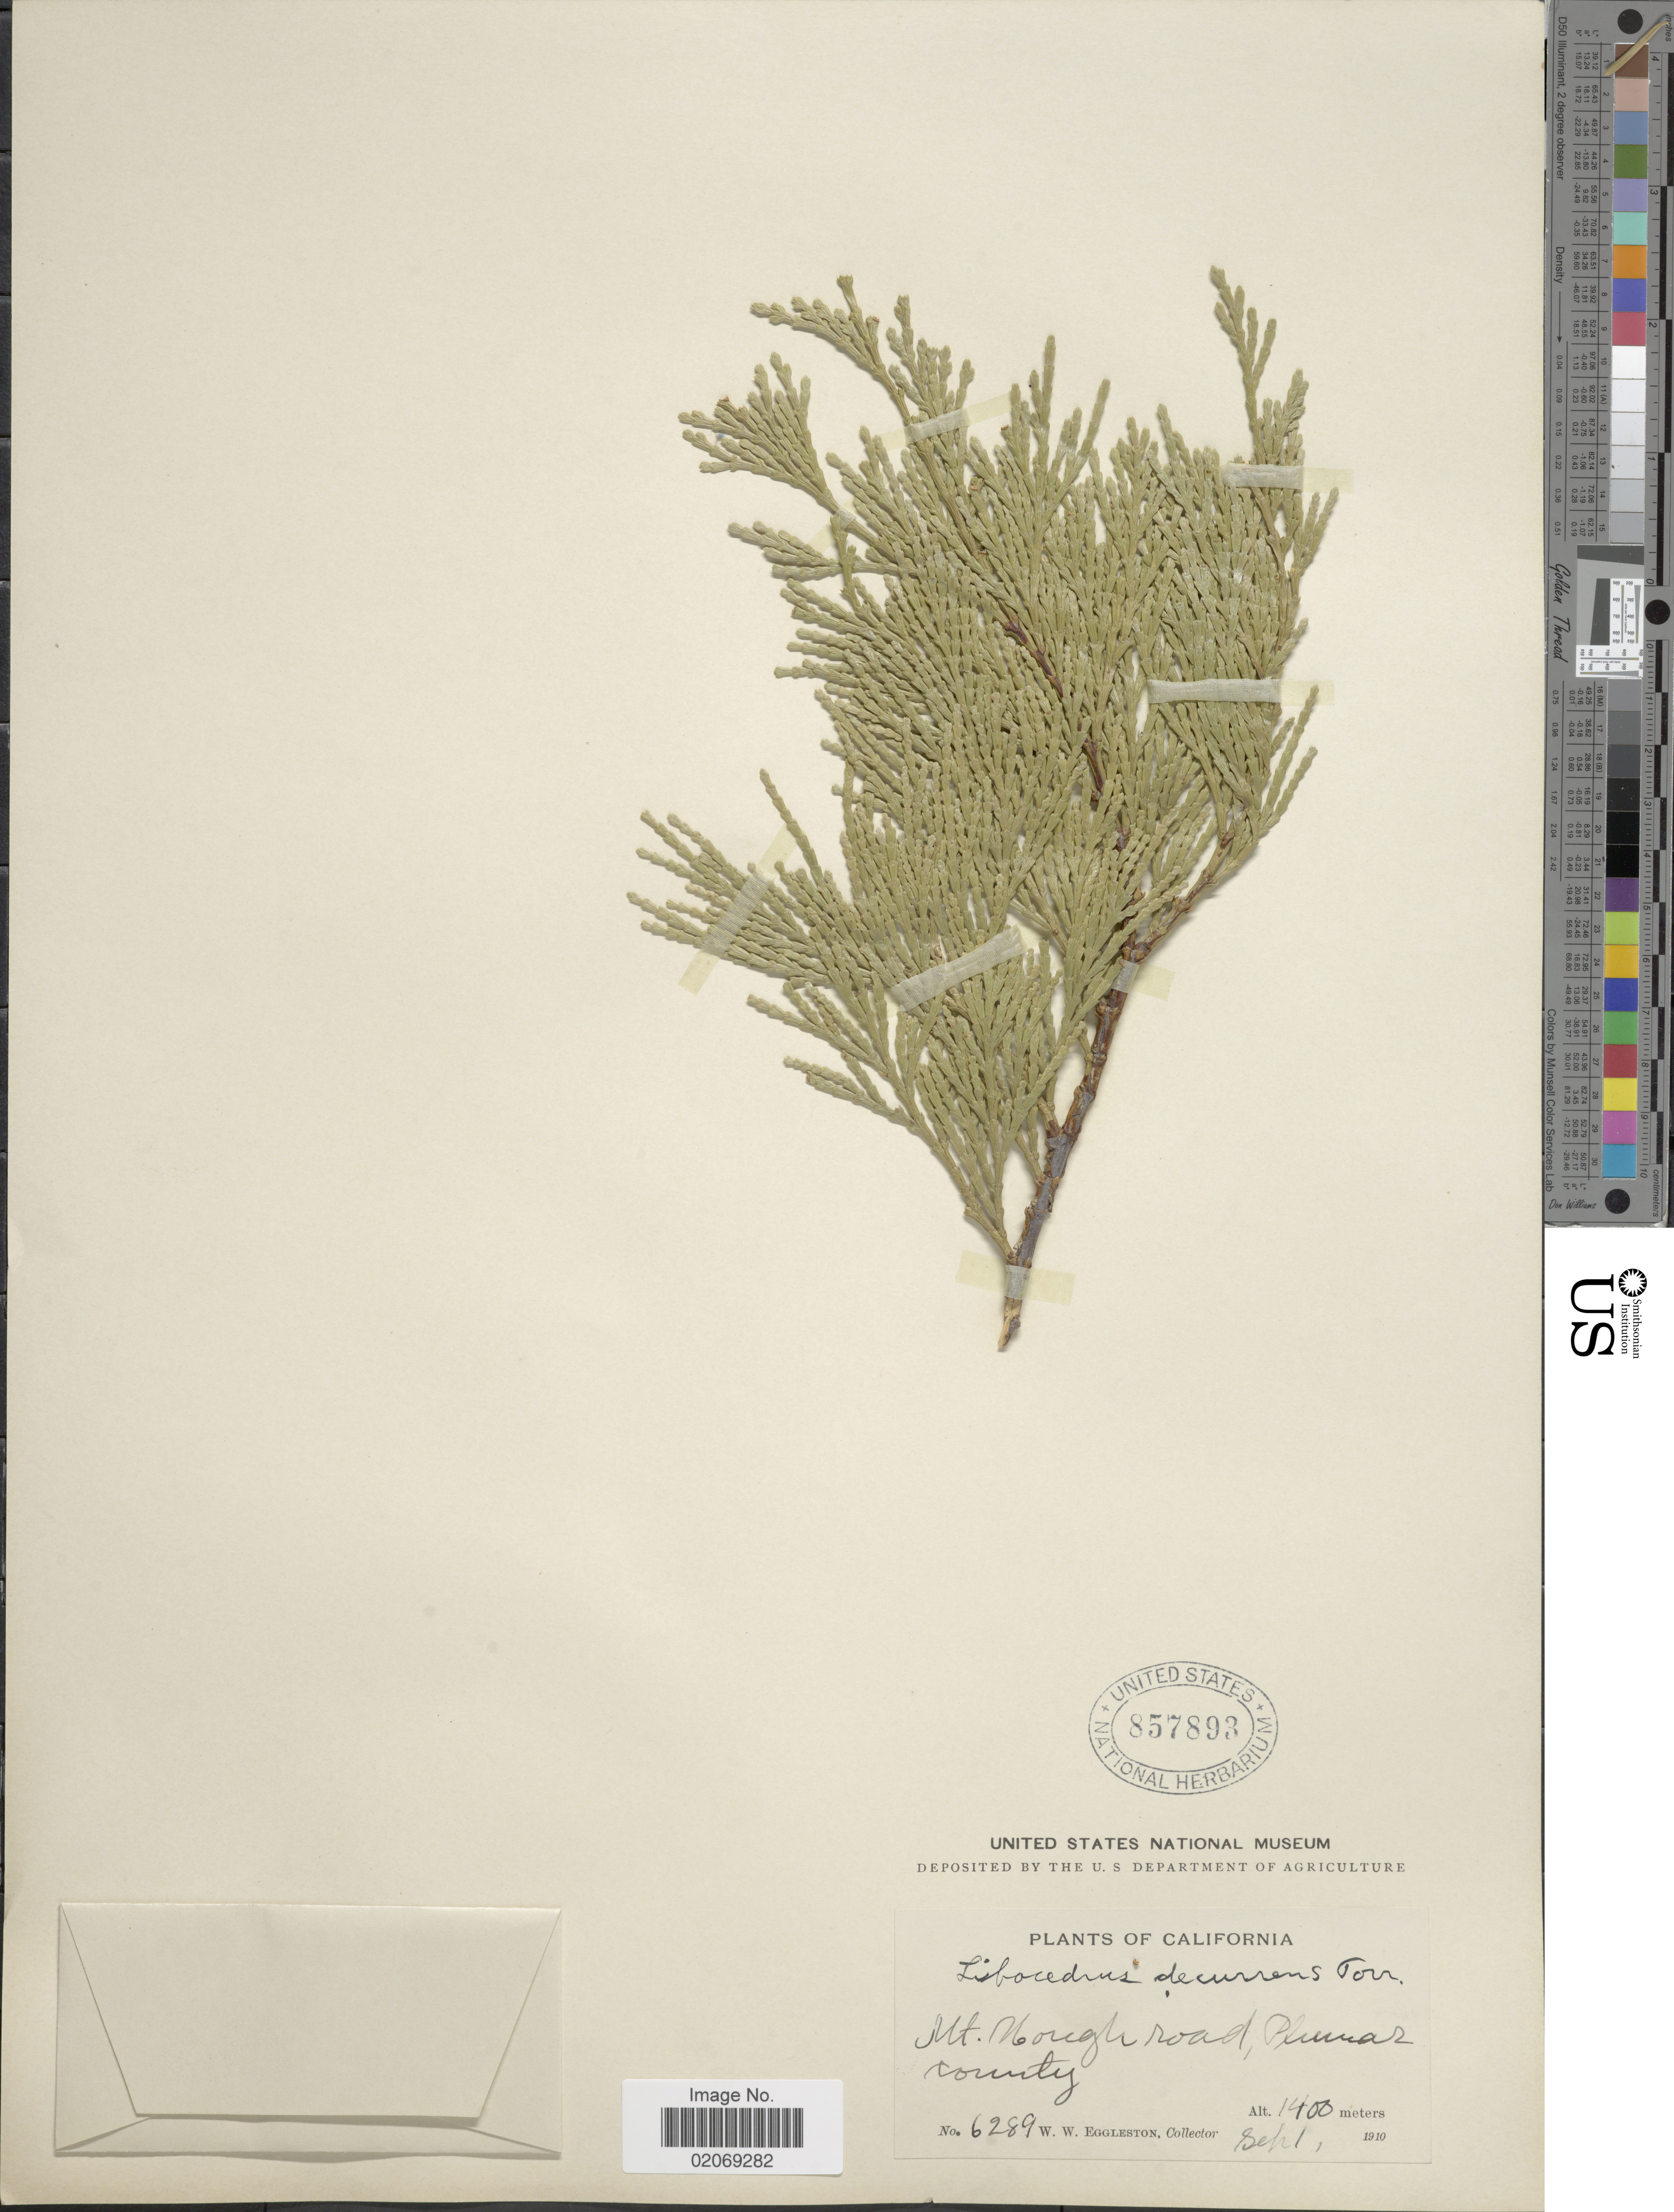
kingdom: Plantae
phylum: Tracheophyta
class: Pinopsida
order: Pinales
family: Cupressaceae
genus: Libocedrus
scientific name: Libocedrus decurrens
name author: Torr.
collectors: W. W. Eggleston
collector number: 6289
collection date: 1910-09-01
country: United States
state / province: California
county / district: Plumas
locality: Mt Nough road, Plumar County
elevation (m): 1400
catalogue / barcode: US 857893